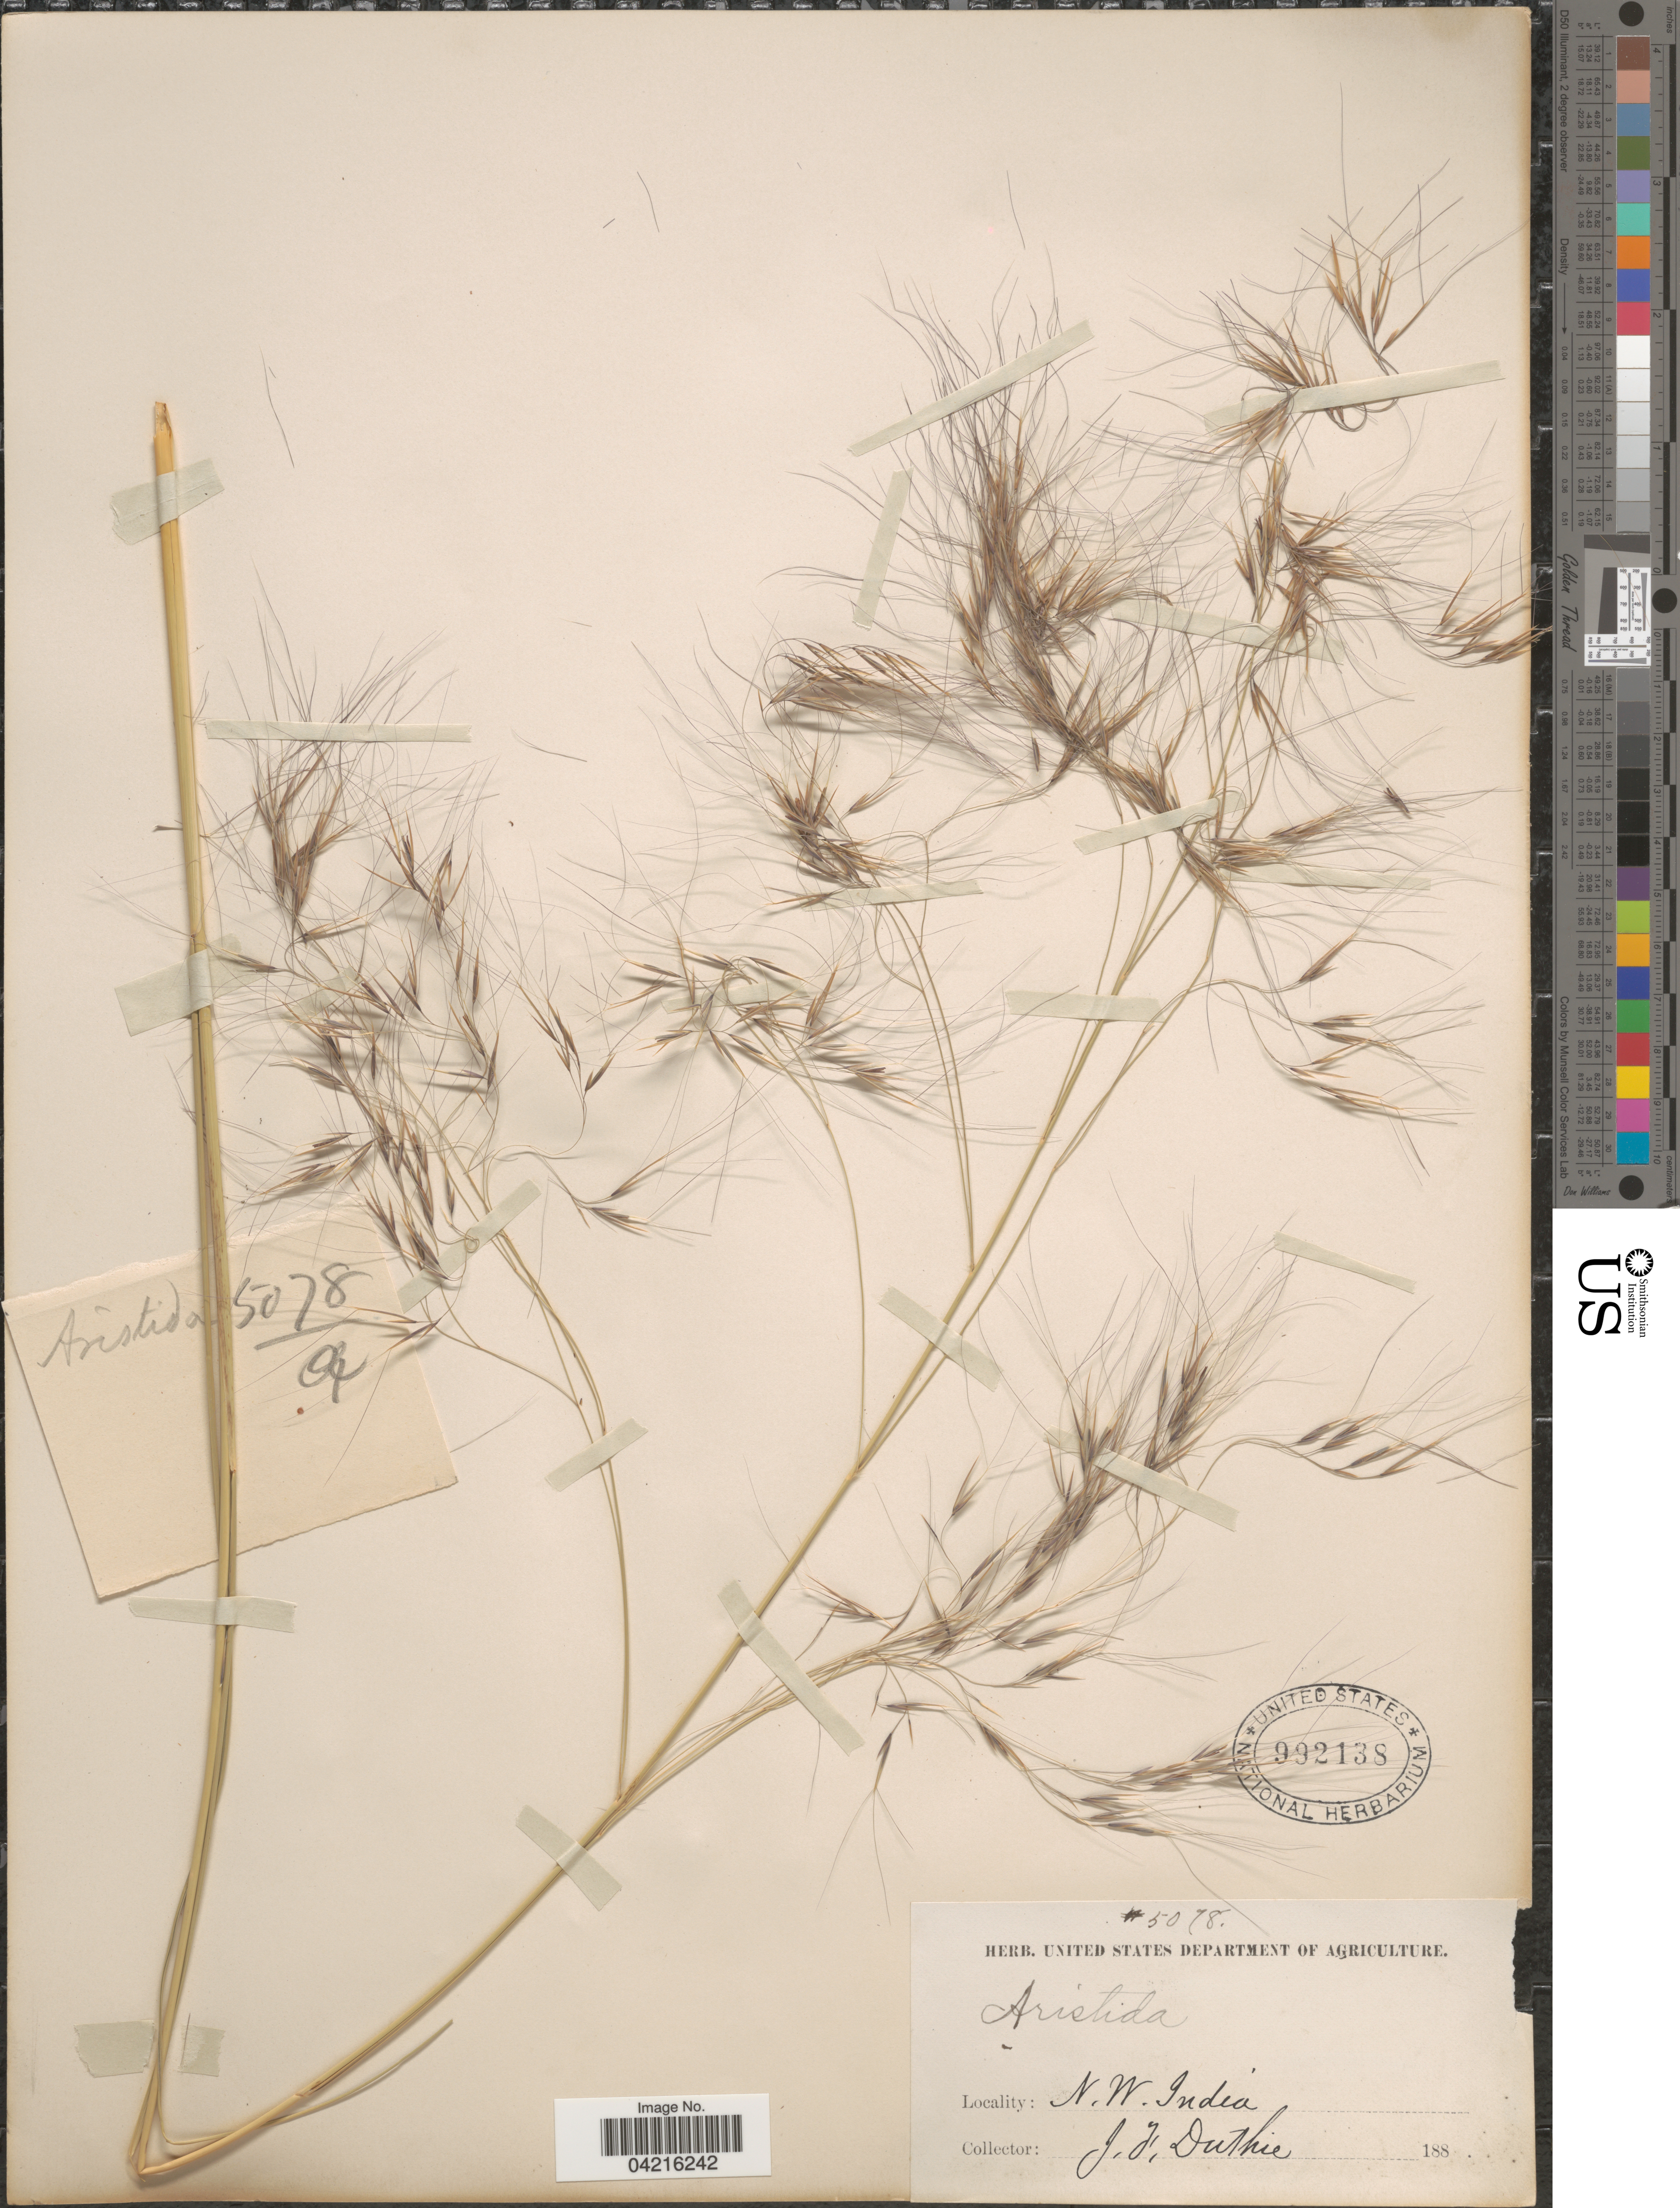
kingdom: Plantae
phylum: Tracheophyta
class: Liliopsida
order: Poales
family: Poaceae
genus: Aristida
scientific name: Aristida adscensionis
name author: L.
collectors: J. F. Duthie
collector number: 5078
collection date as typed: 188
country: India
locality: N. W. India.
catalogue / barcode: US 992138